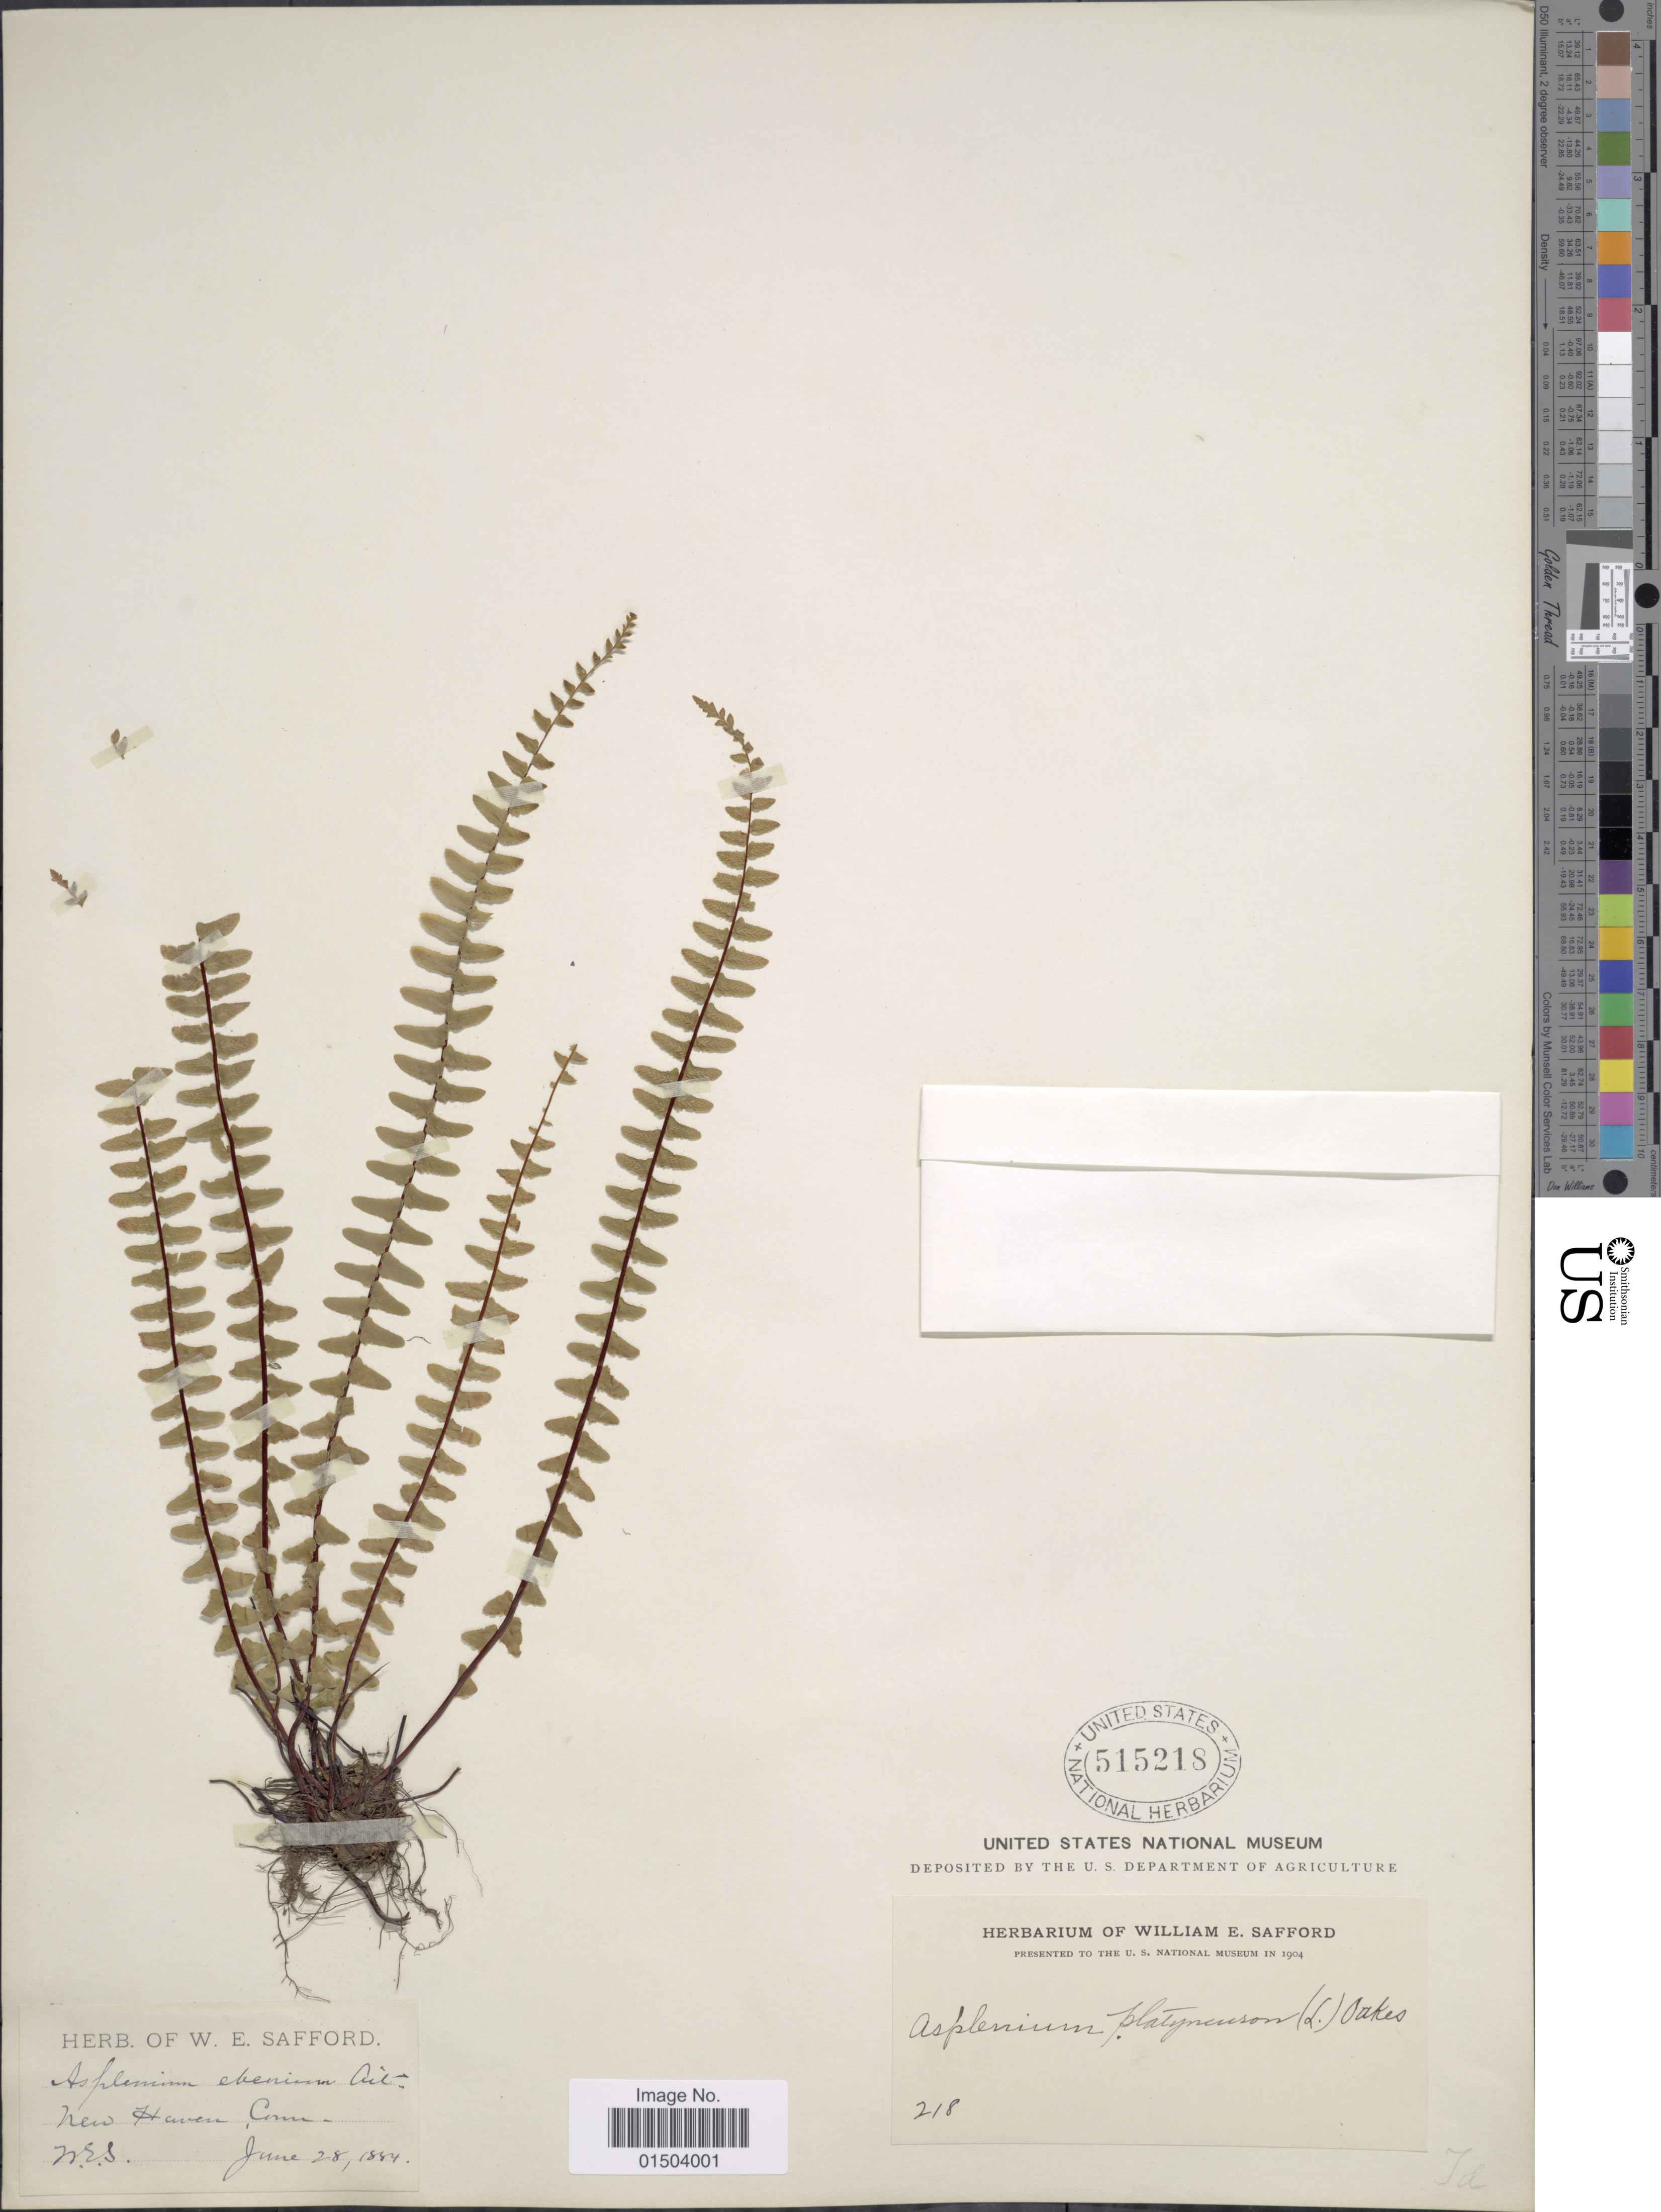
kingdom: Plantae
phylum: Tracheophyta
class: Polypodiopsida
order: Polypodiales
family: Aspleniaceae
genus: Asplenium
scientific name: Asplenium platyneuron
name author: (L.) Britton, Stearns & Poggenb.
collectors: W. E. Safford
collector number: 218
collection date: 1884-06-28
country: United States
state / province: Connecticut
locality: New Haven.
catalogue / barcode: US 515218